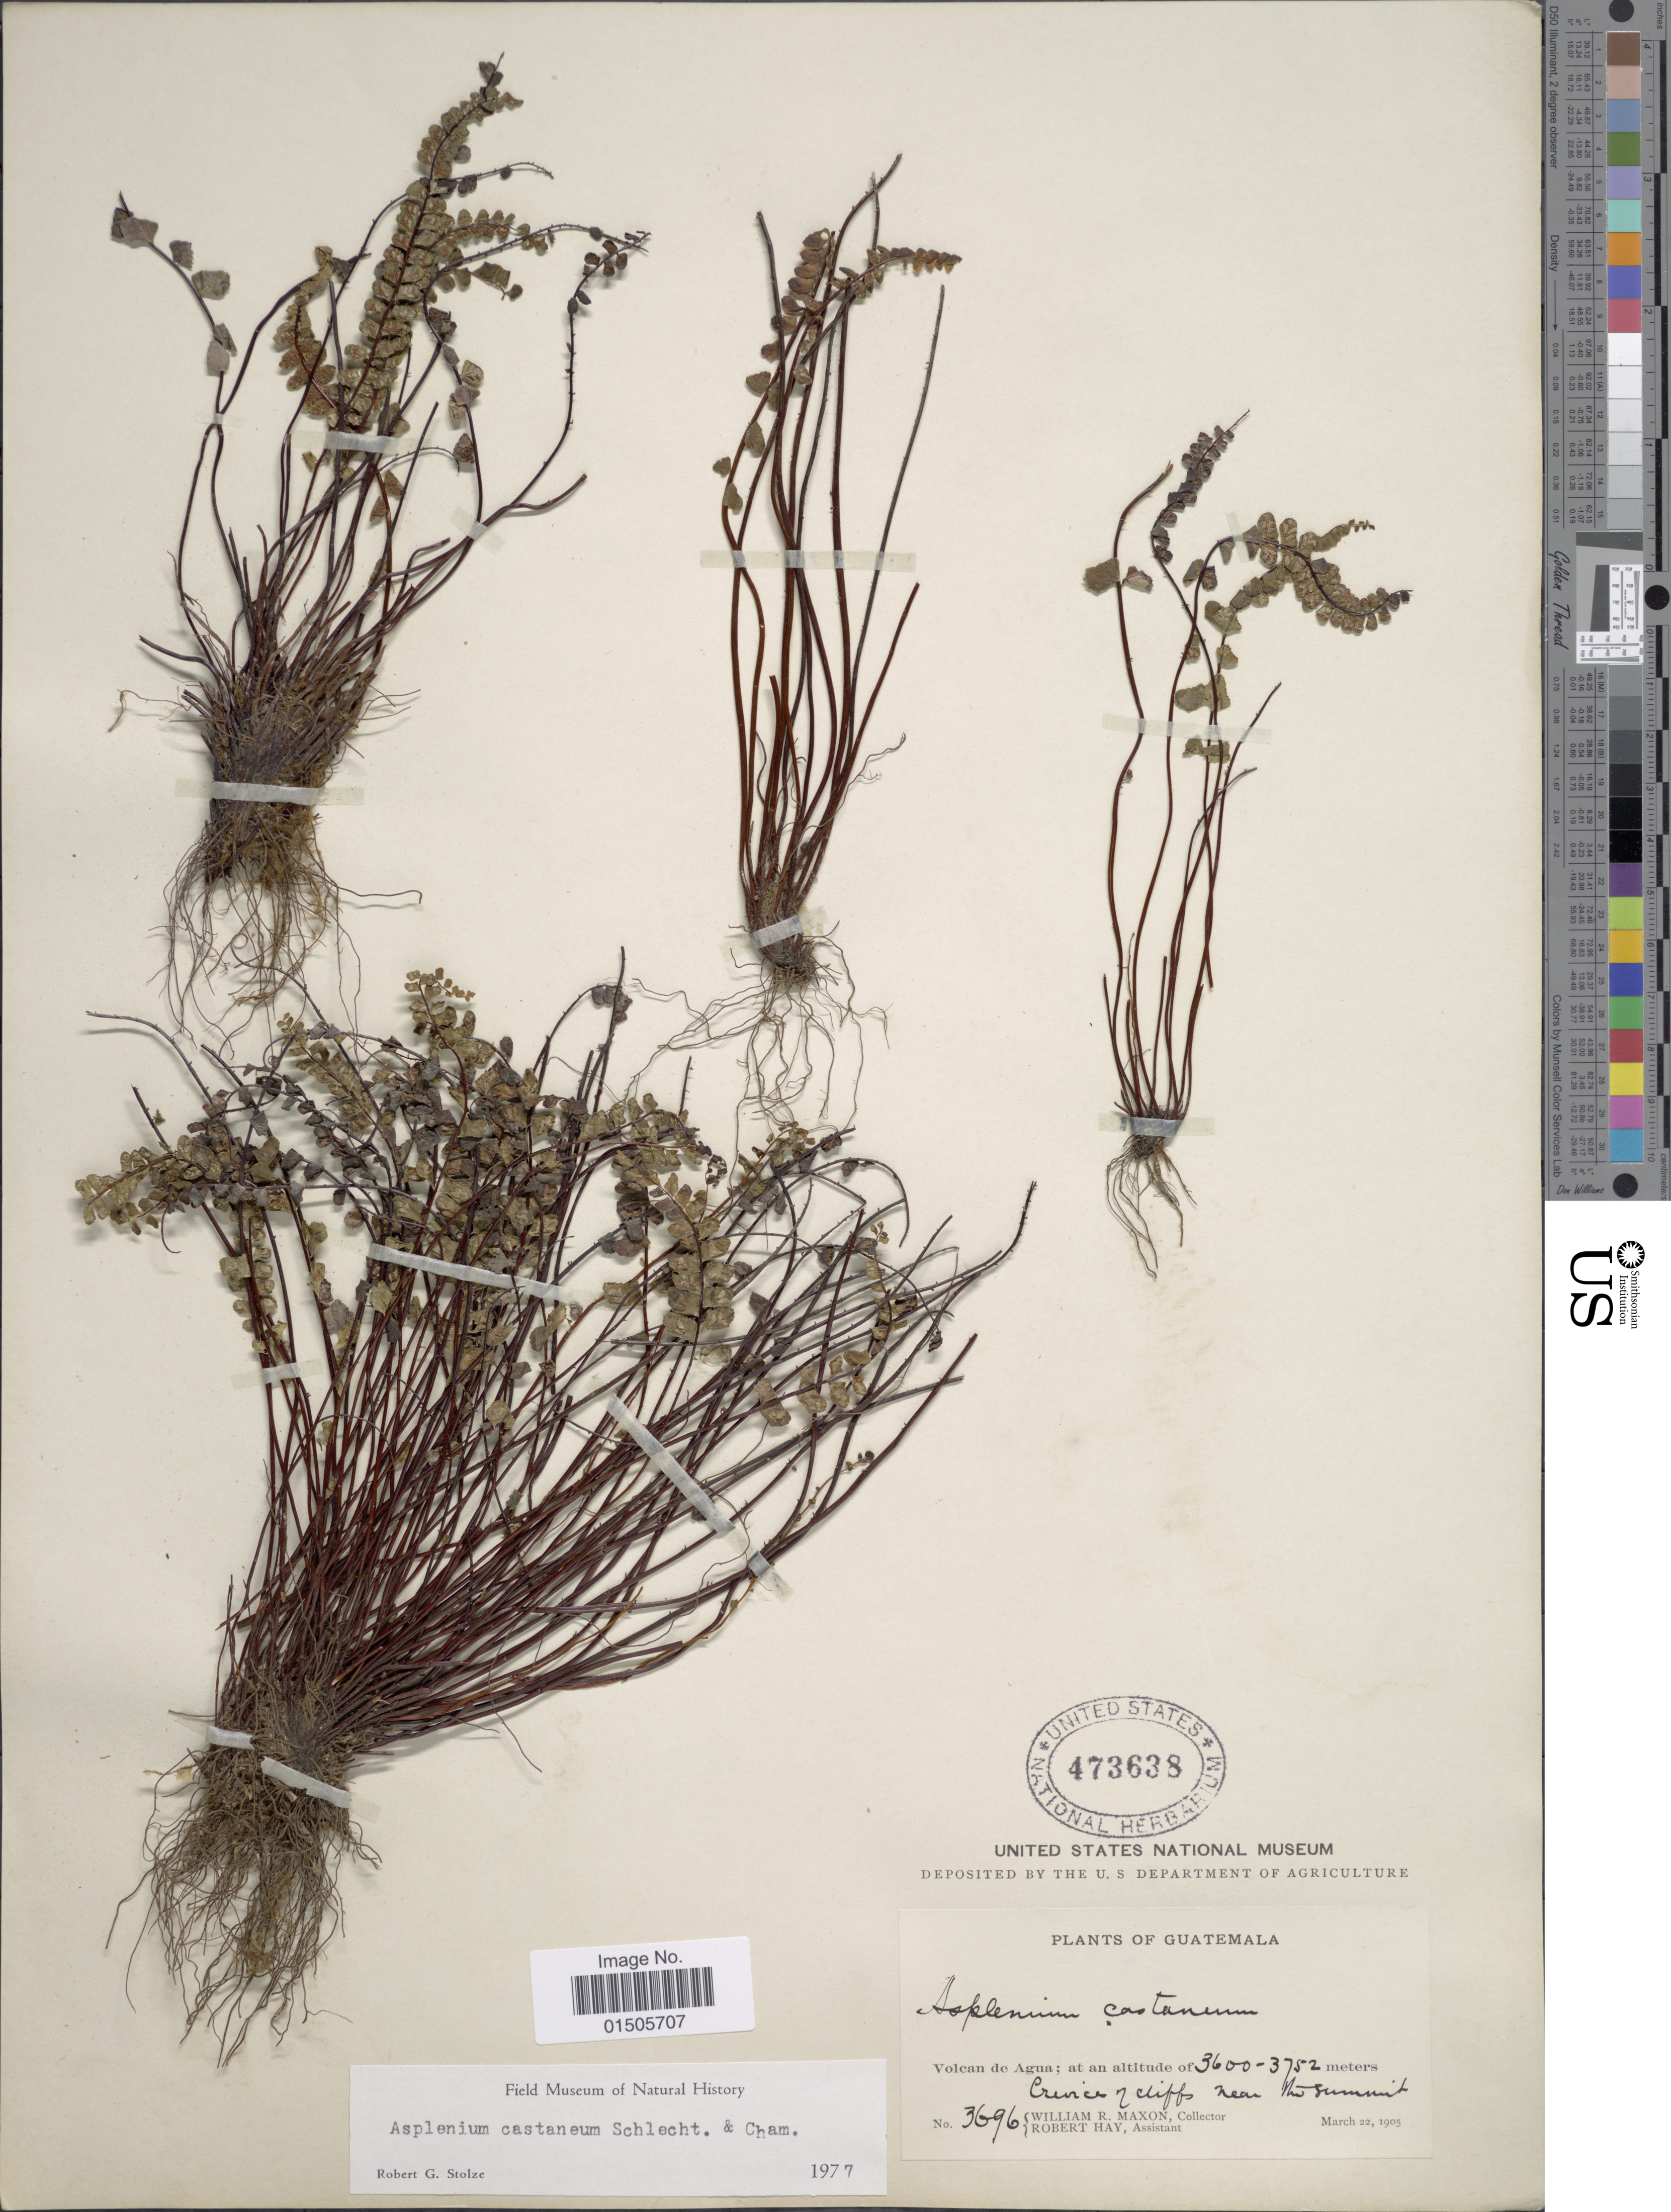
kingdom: Plantae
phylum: Tracheophyta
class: Polypodiopsida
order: Polypodiales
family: Aspleniaceae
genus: Asplenium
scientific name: Asplenium castaneum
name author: Schltdl. & Cham.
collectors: W. R. Maxon & R. H. Hay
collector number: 3696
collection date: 1905-03-22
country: Guatemala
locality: Volcan de Agua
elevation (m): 3600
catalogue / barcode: US 473638